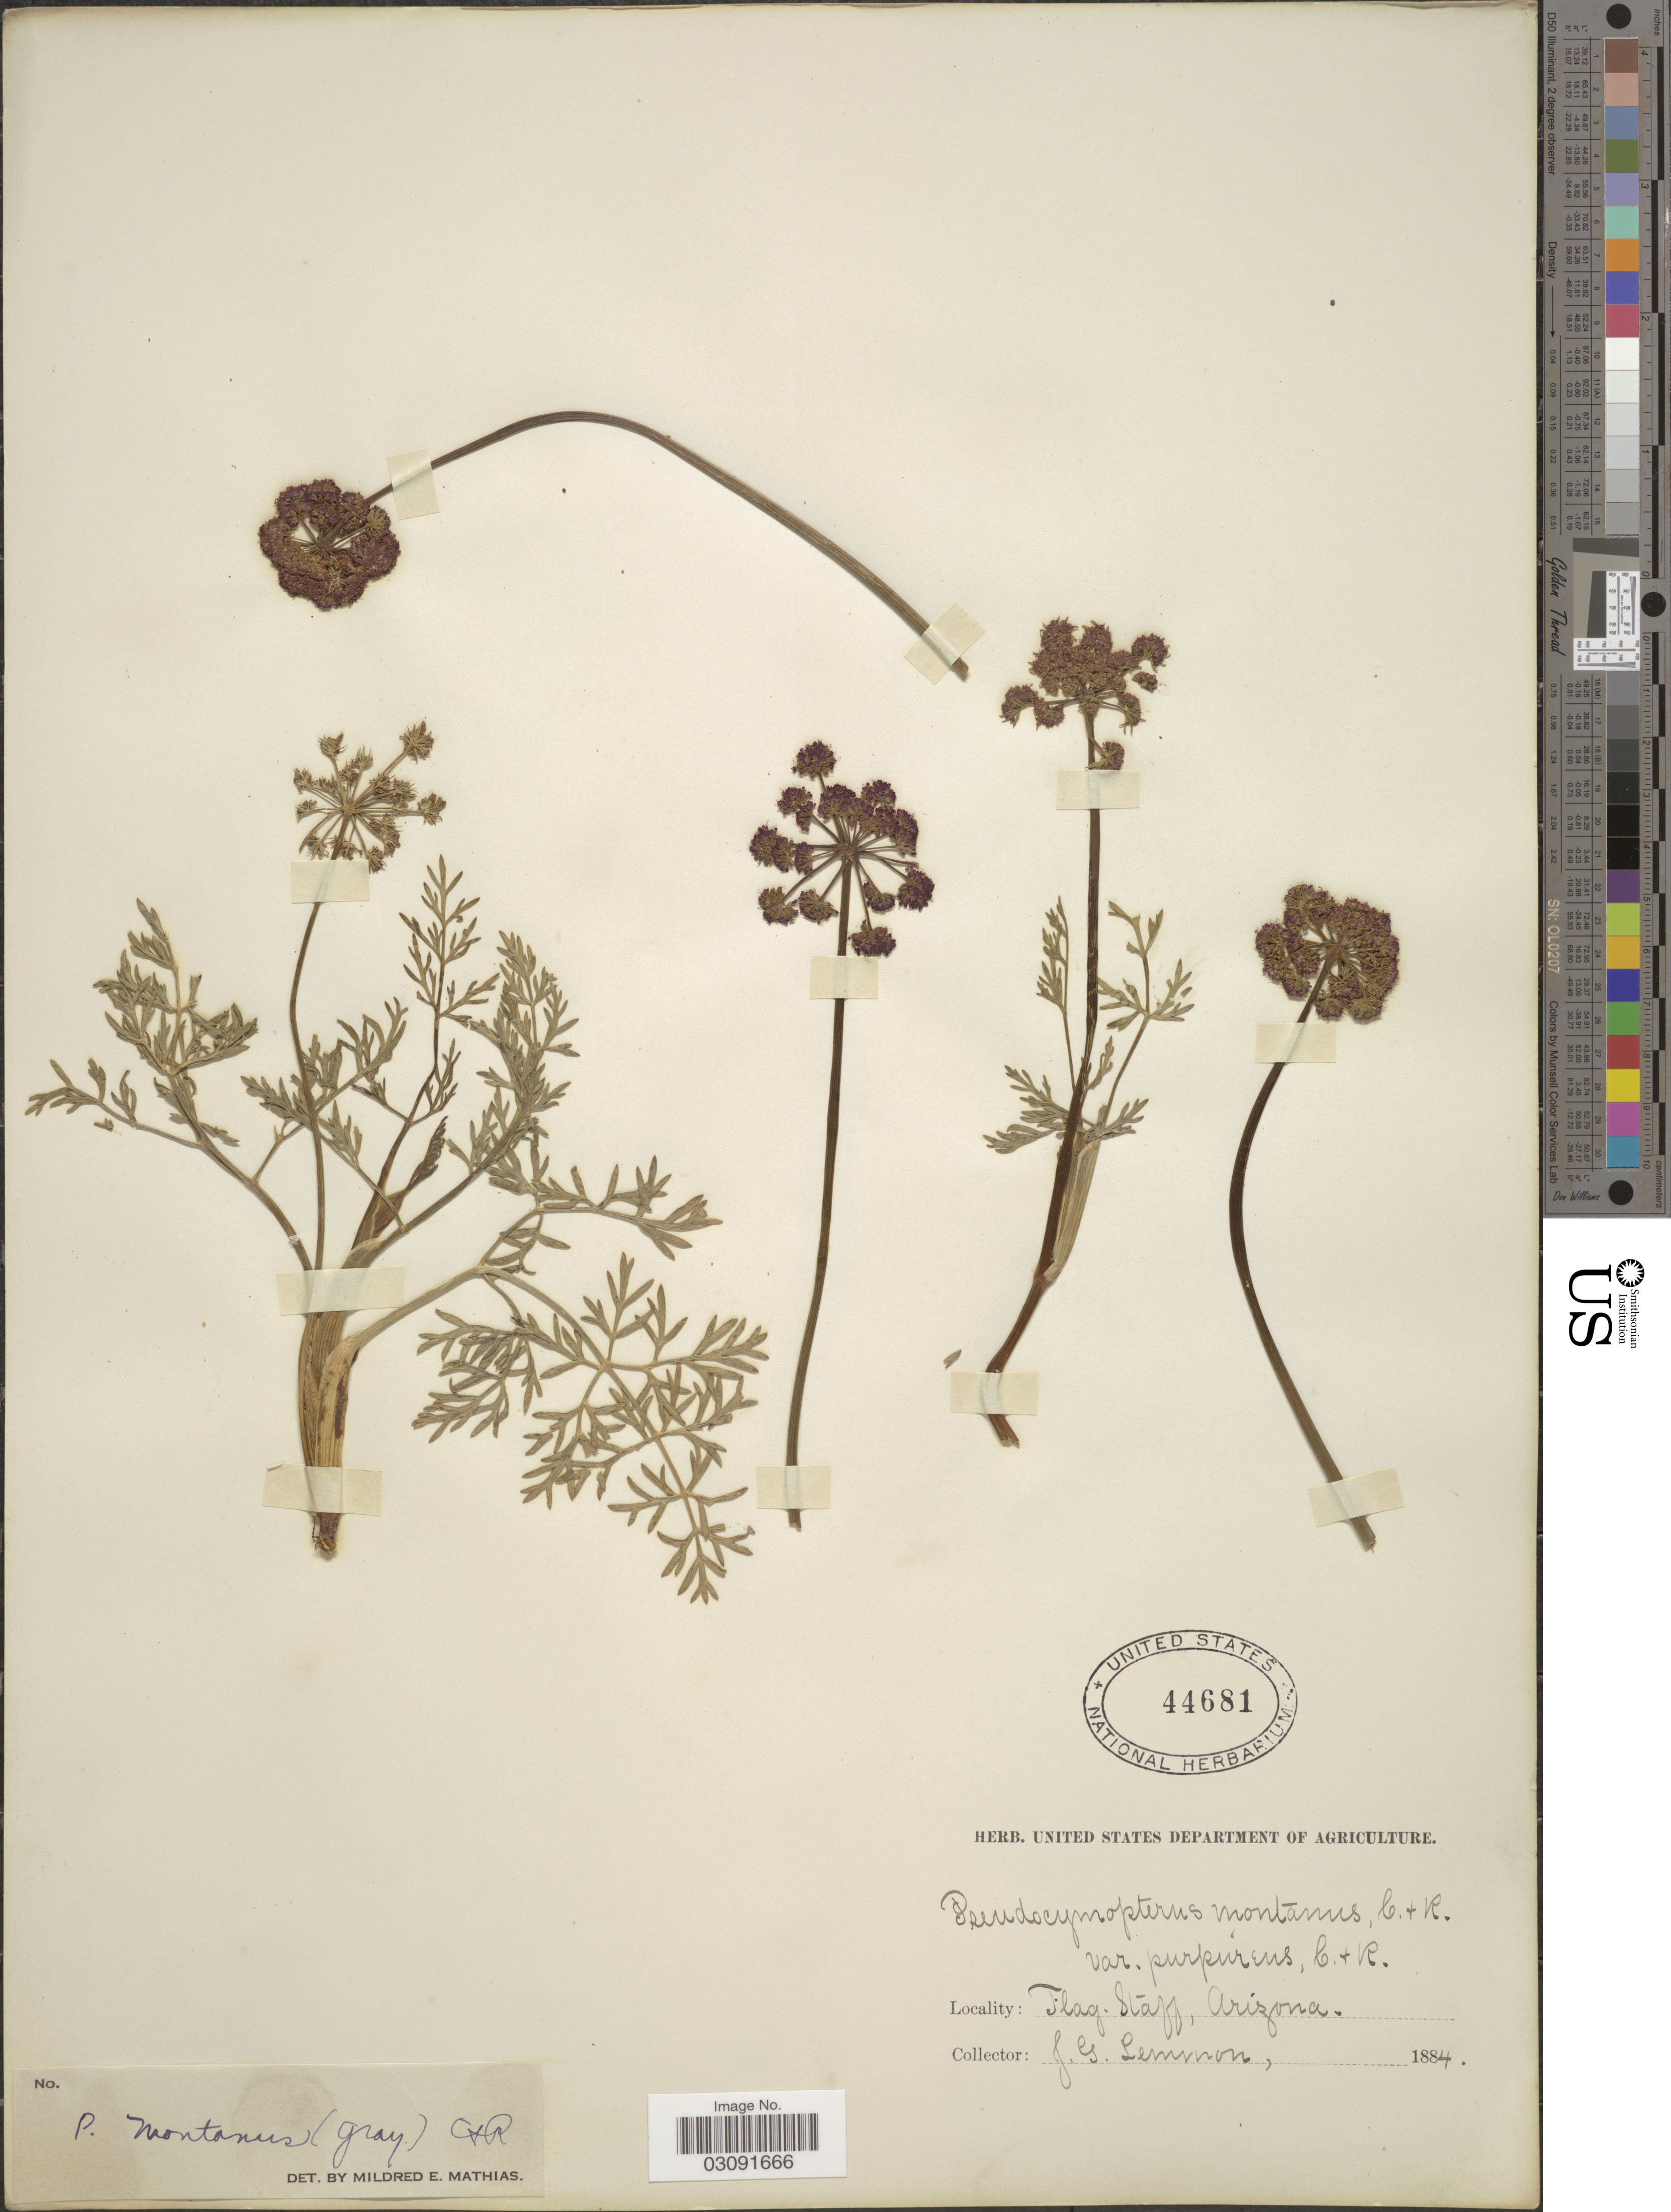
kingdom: Plantae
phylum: Tracheophyta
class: Magnoliopsida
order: Apiales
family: Apiaceae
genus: Pseudocymopterus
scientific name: Pseudocymopterus montanus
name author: (A. Gray) J.M. Coult. & Rose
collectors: J. Lemmon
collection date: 1884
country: United States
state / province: Arizona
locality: Flagstaff.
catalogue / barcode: US 44681